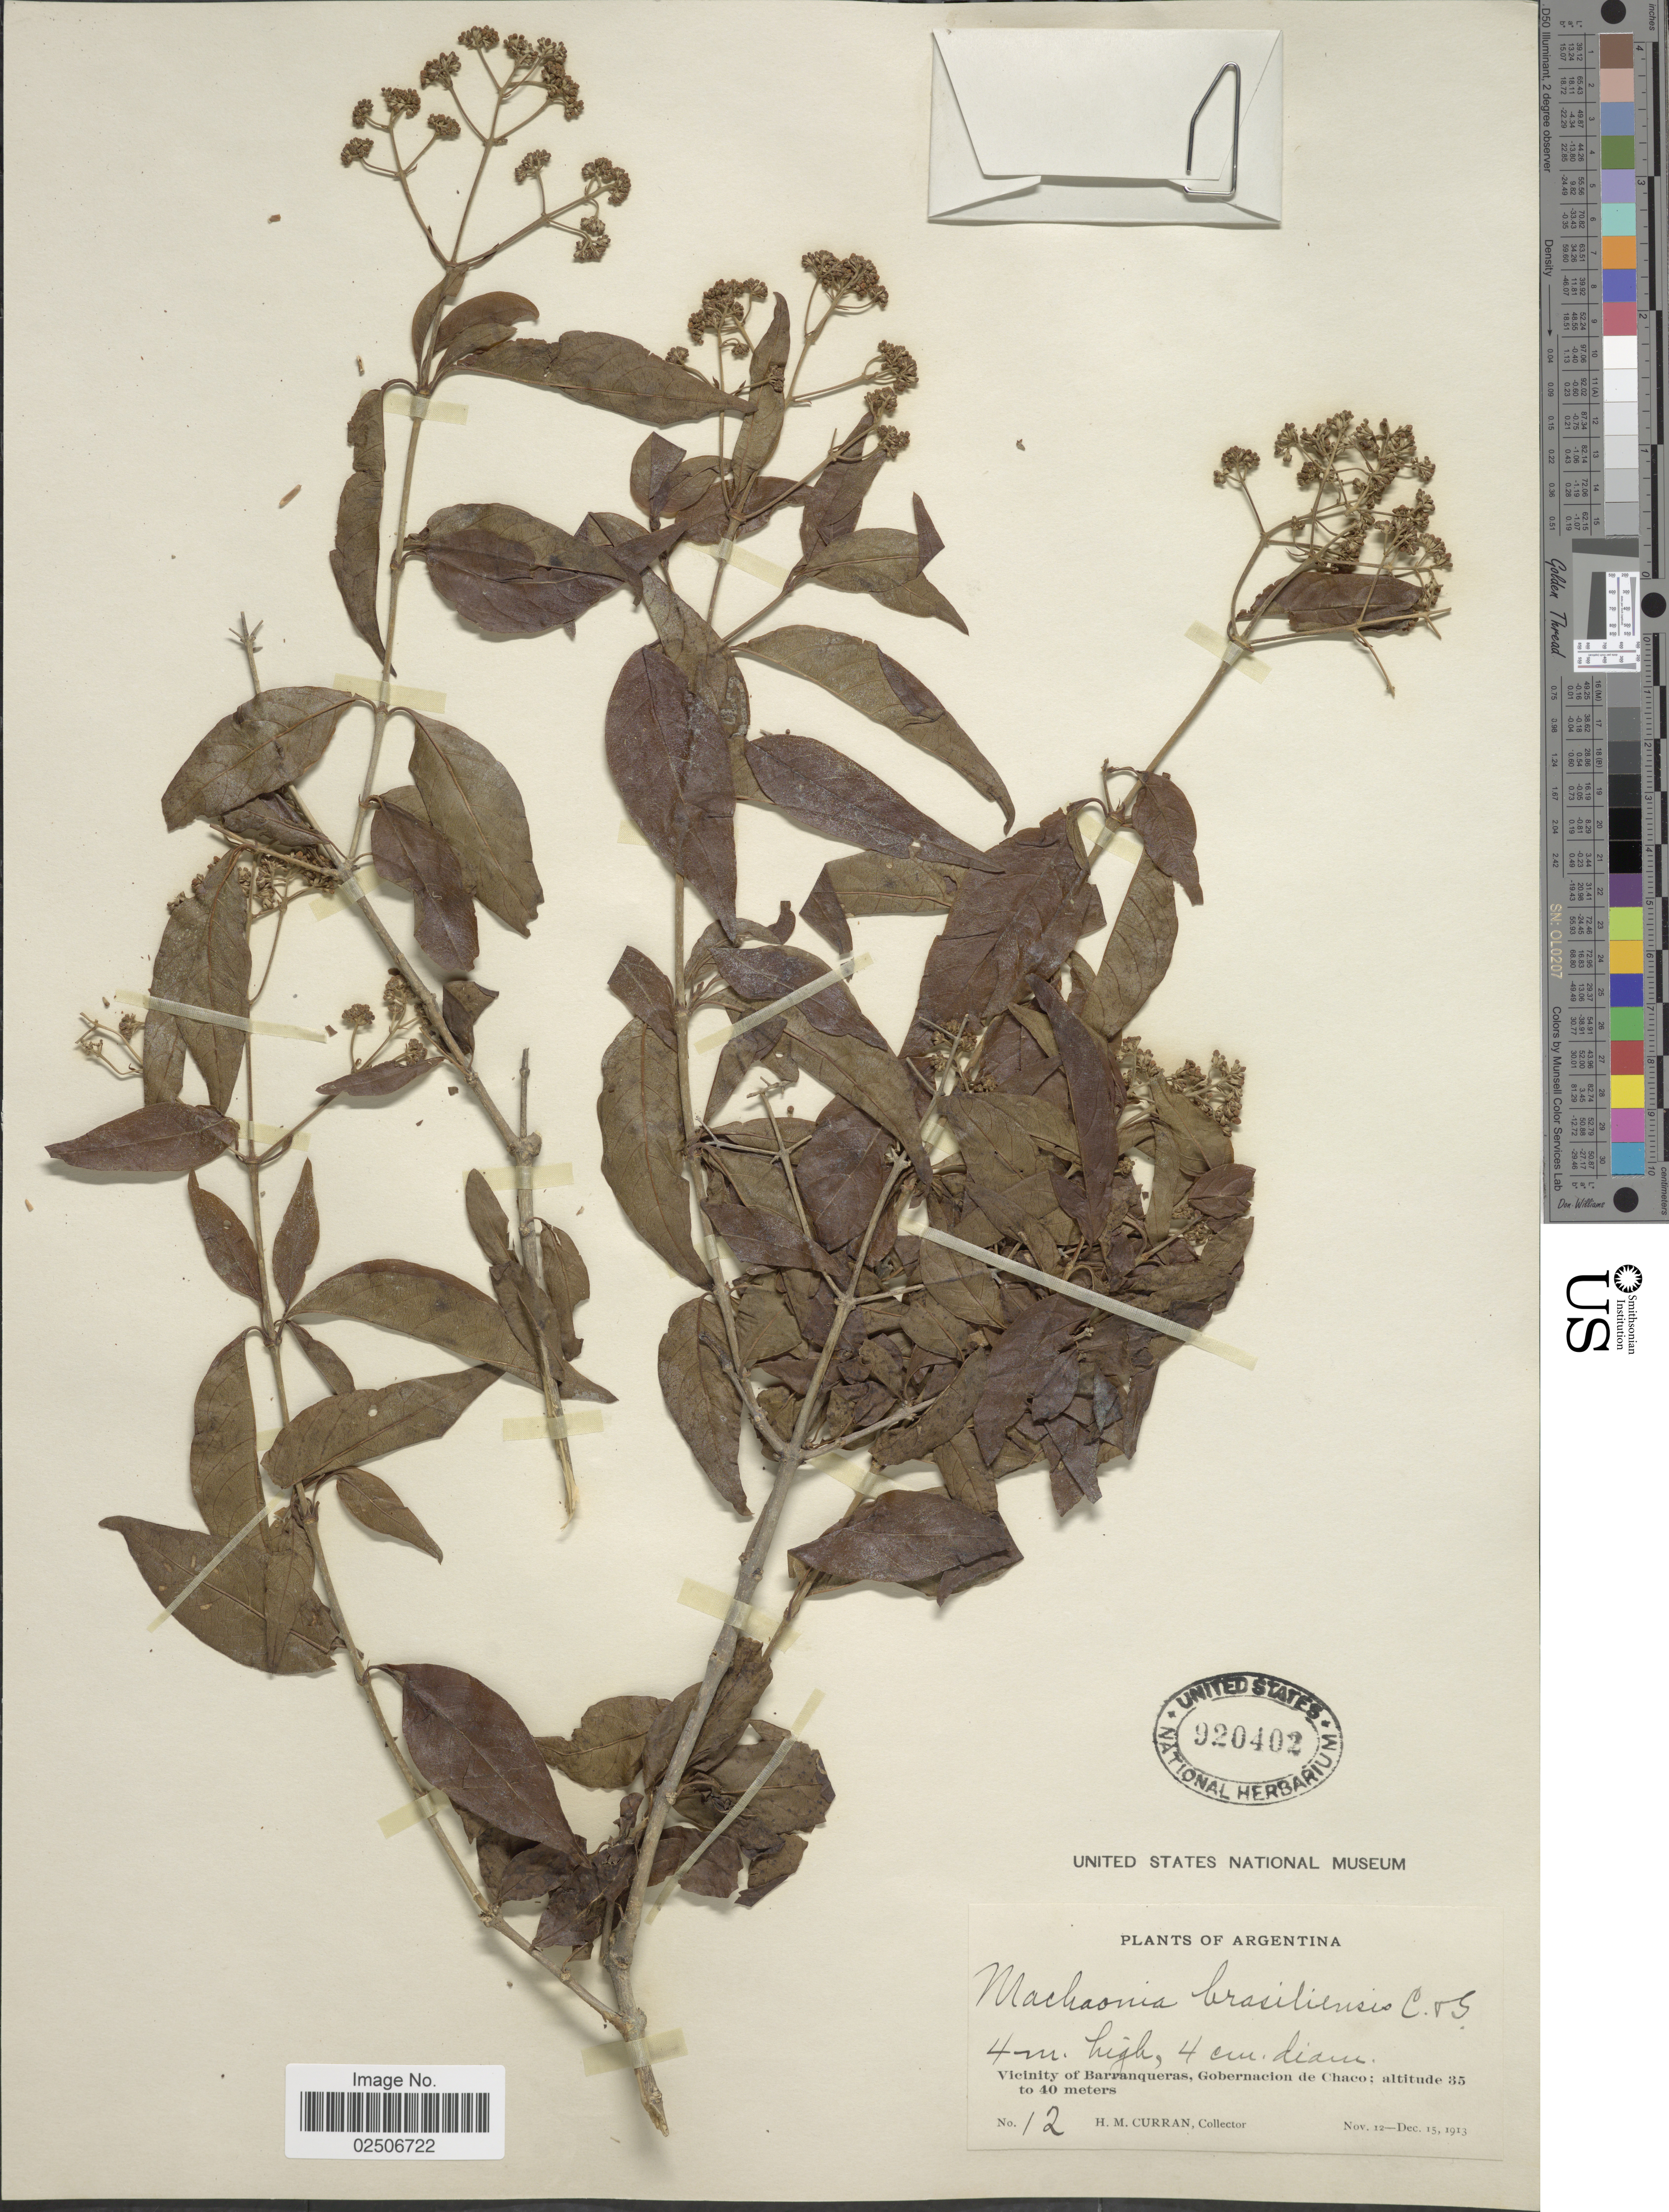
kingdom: Plantae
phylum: Tracheophyta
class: Magnoliopsida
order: Gentianales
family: Rubiaceae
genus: Machaonia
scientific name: Machaonia brasiliensis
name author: (Hoffmanns. ex Humb.) Cham. & Schltdl.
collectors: H. M. Curran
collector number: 12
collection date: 1913-11-12/1913-12-15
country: Argentina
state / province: Chaco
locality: Vicinity of Barranqueras, Gobvernacion de Chaco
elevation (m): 35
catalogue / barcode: US 920402